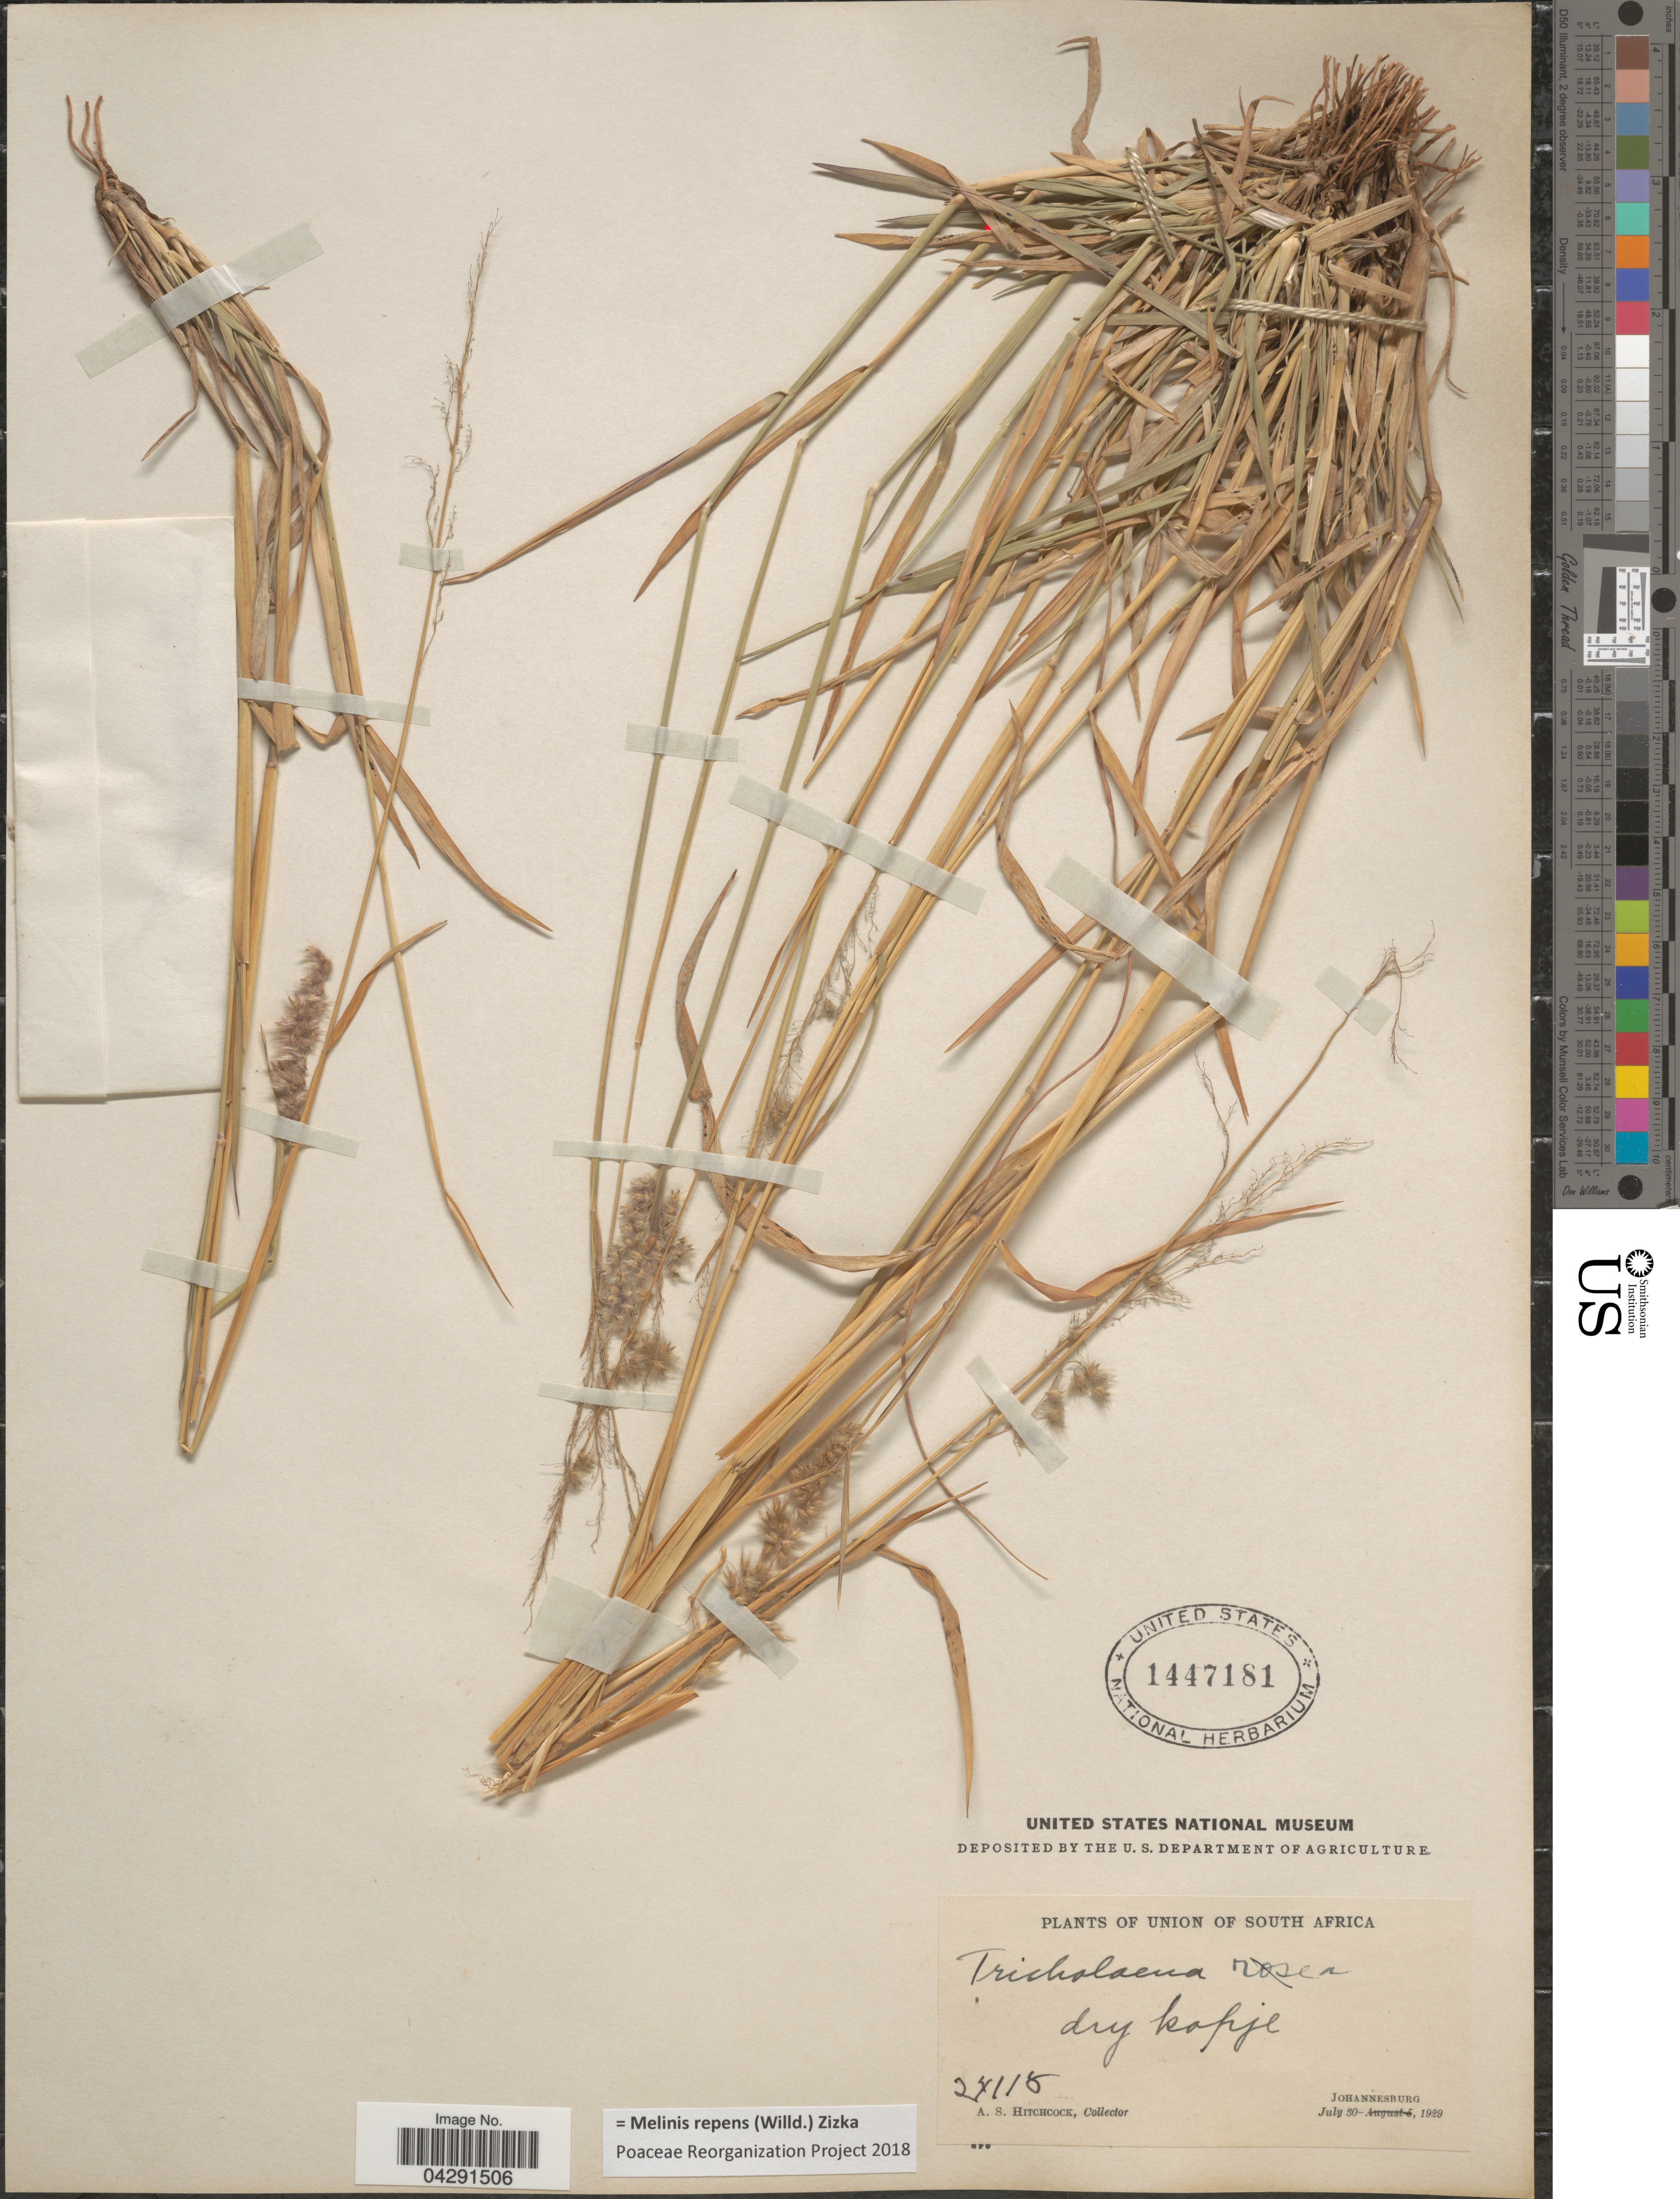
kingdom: Plantae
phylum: Tracheophyta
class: Liliopsida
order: Poales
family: Poaceae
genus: Melinis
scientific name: Melinis repens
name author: (Willd.) Zizka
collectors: A. S. Hitchcock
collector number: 24118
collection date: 1929-07-30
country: South Africa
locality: Union of South Africa. Dry kopje. Johannesburg.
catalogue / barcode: US 1447181